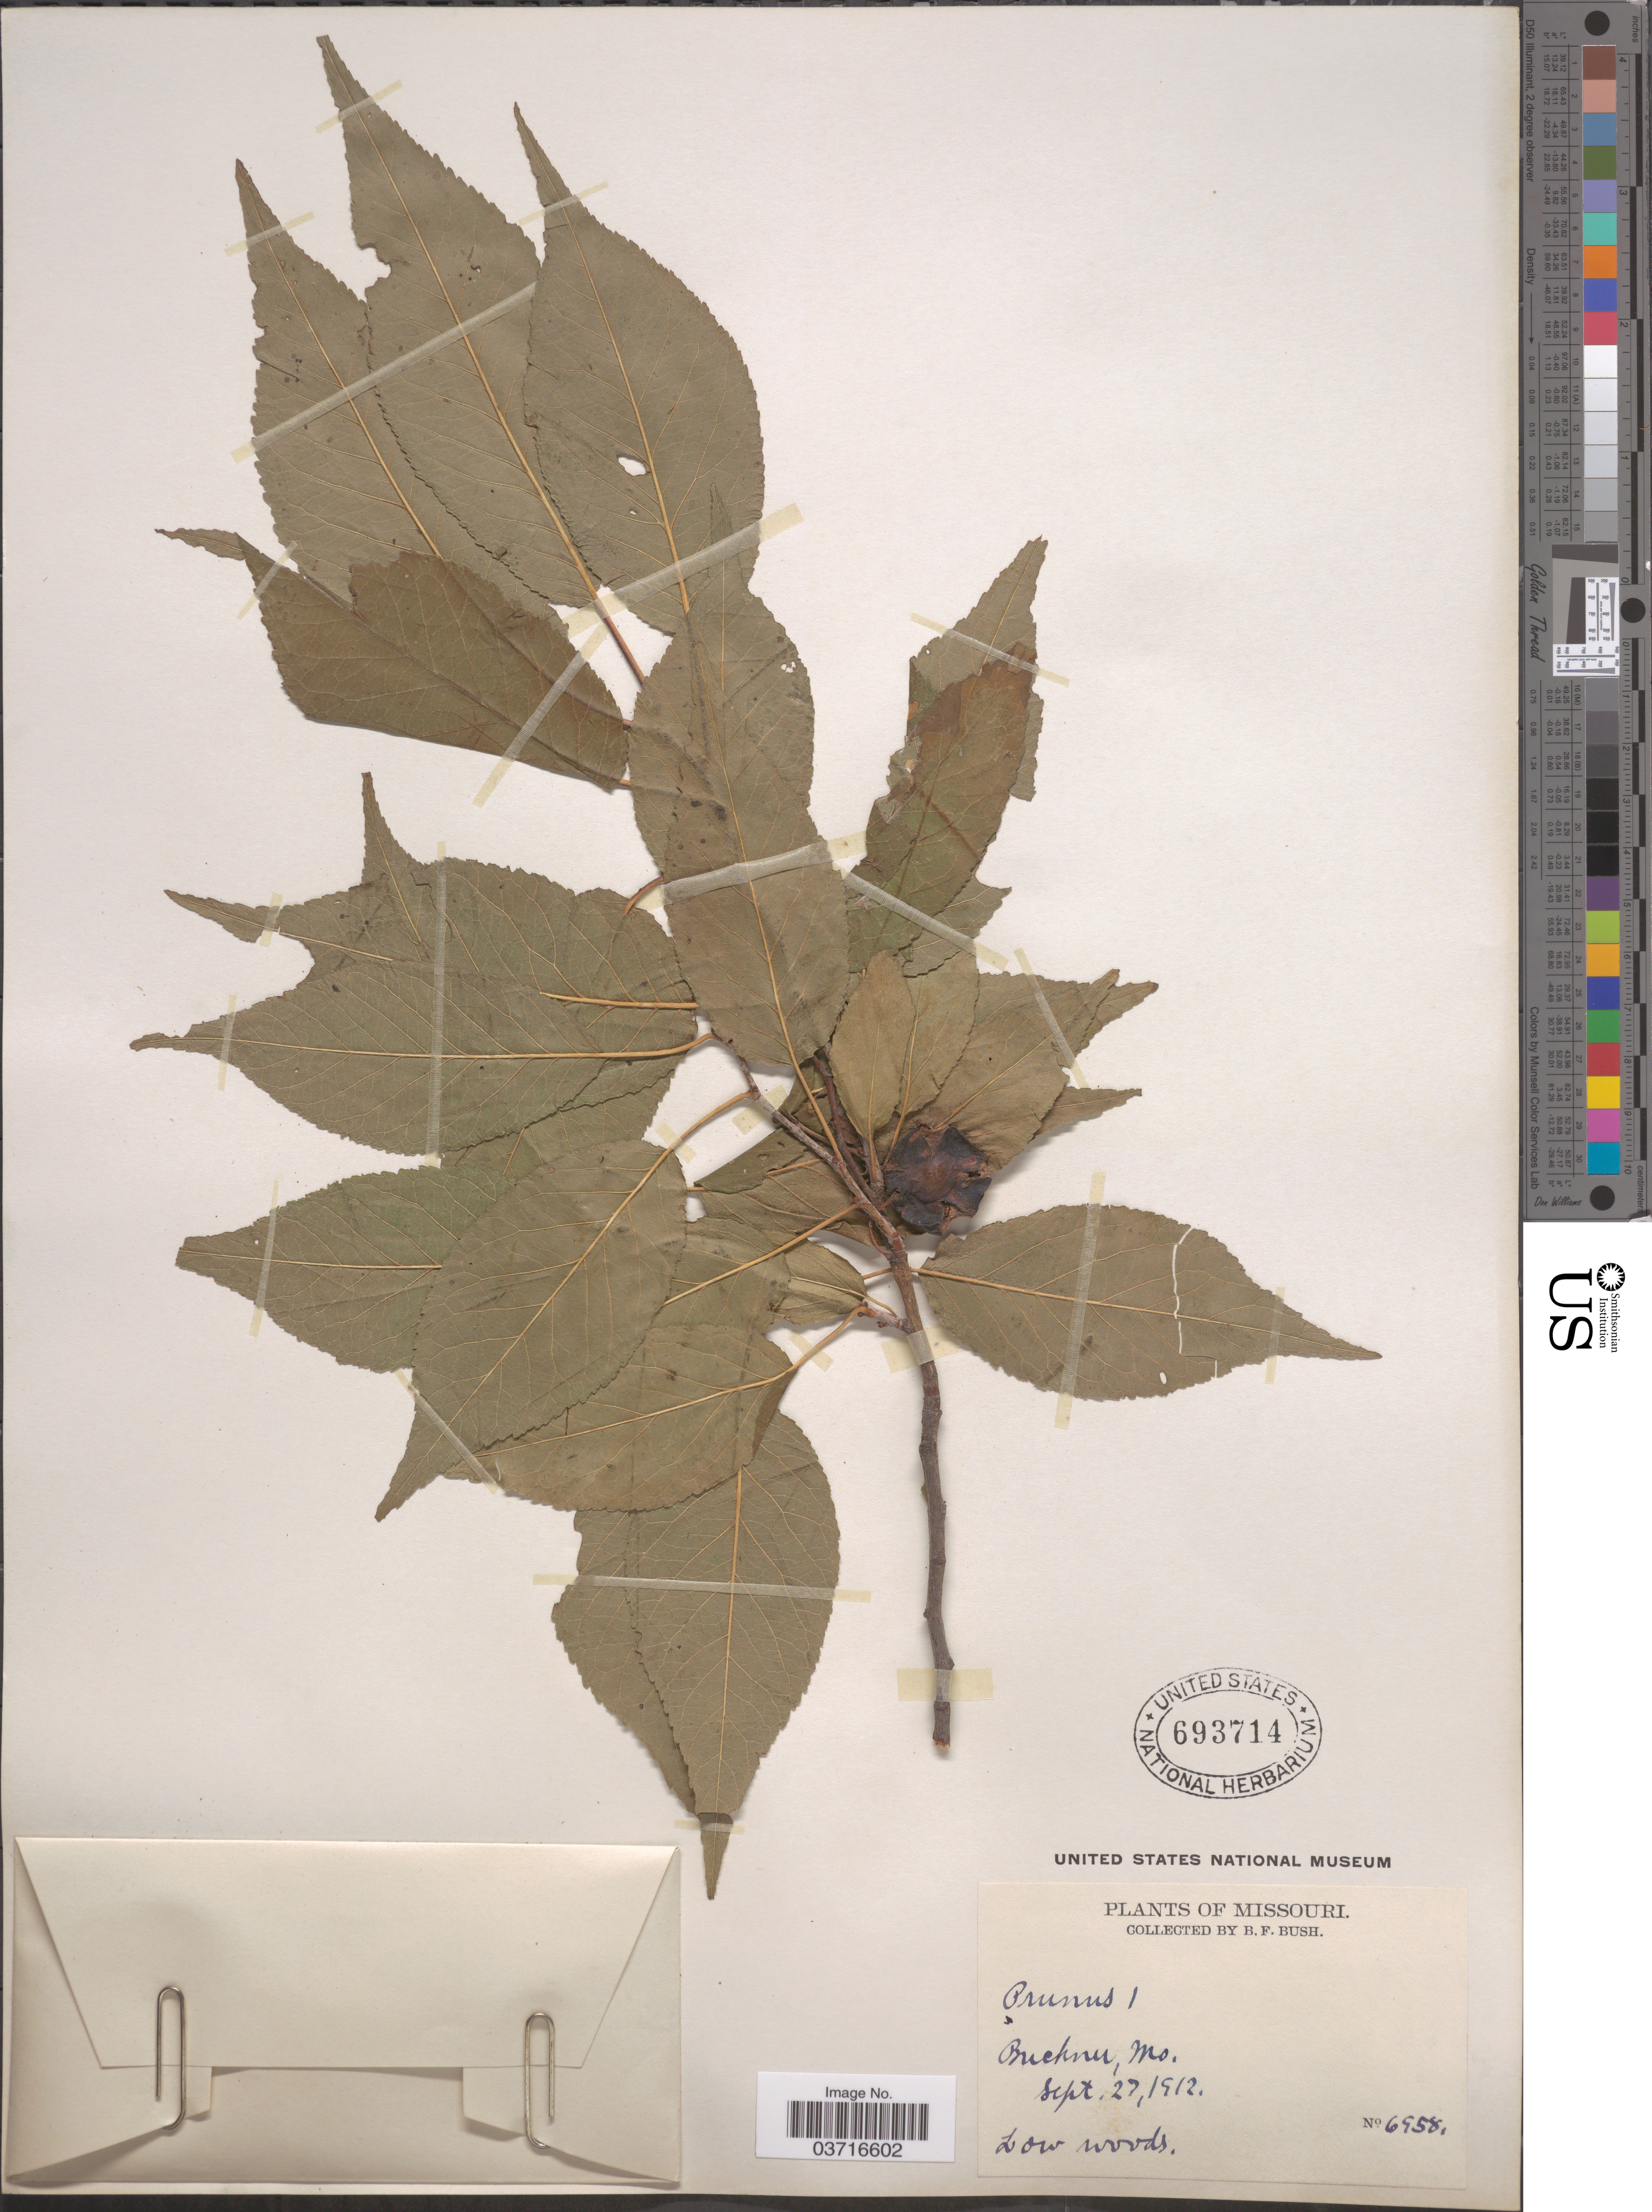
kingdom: Plantae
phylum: Tracheophyta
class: Magnoliopsida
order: Rosales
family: Rosaceae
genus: Prunus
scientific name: Prunus sp.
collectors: B. F. Bush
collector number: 6958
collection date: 1912-09-27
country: United States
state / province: Missouri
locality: Buckner.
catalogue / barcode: US 693714